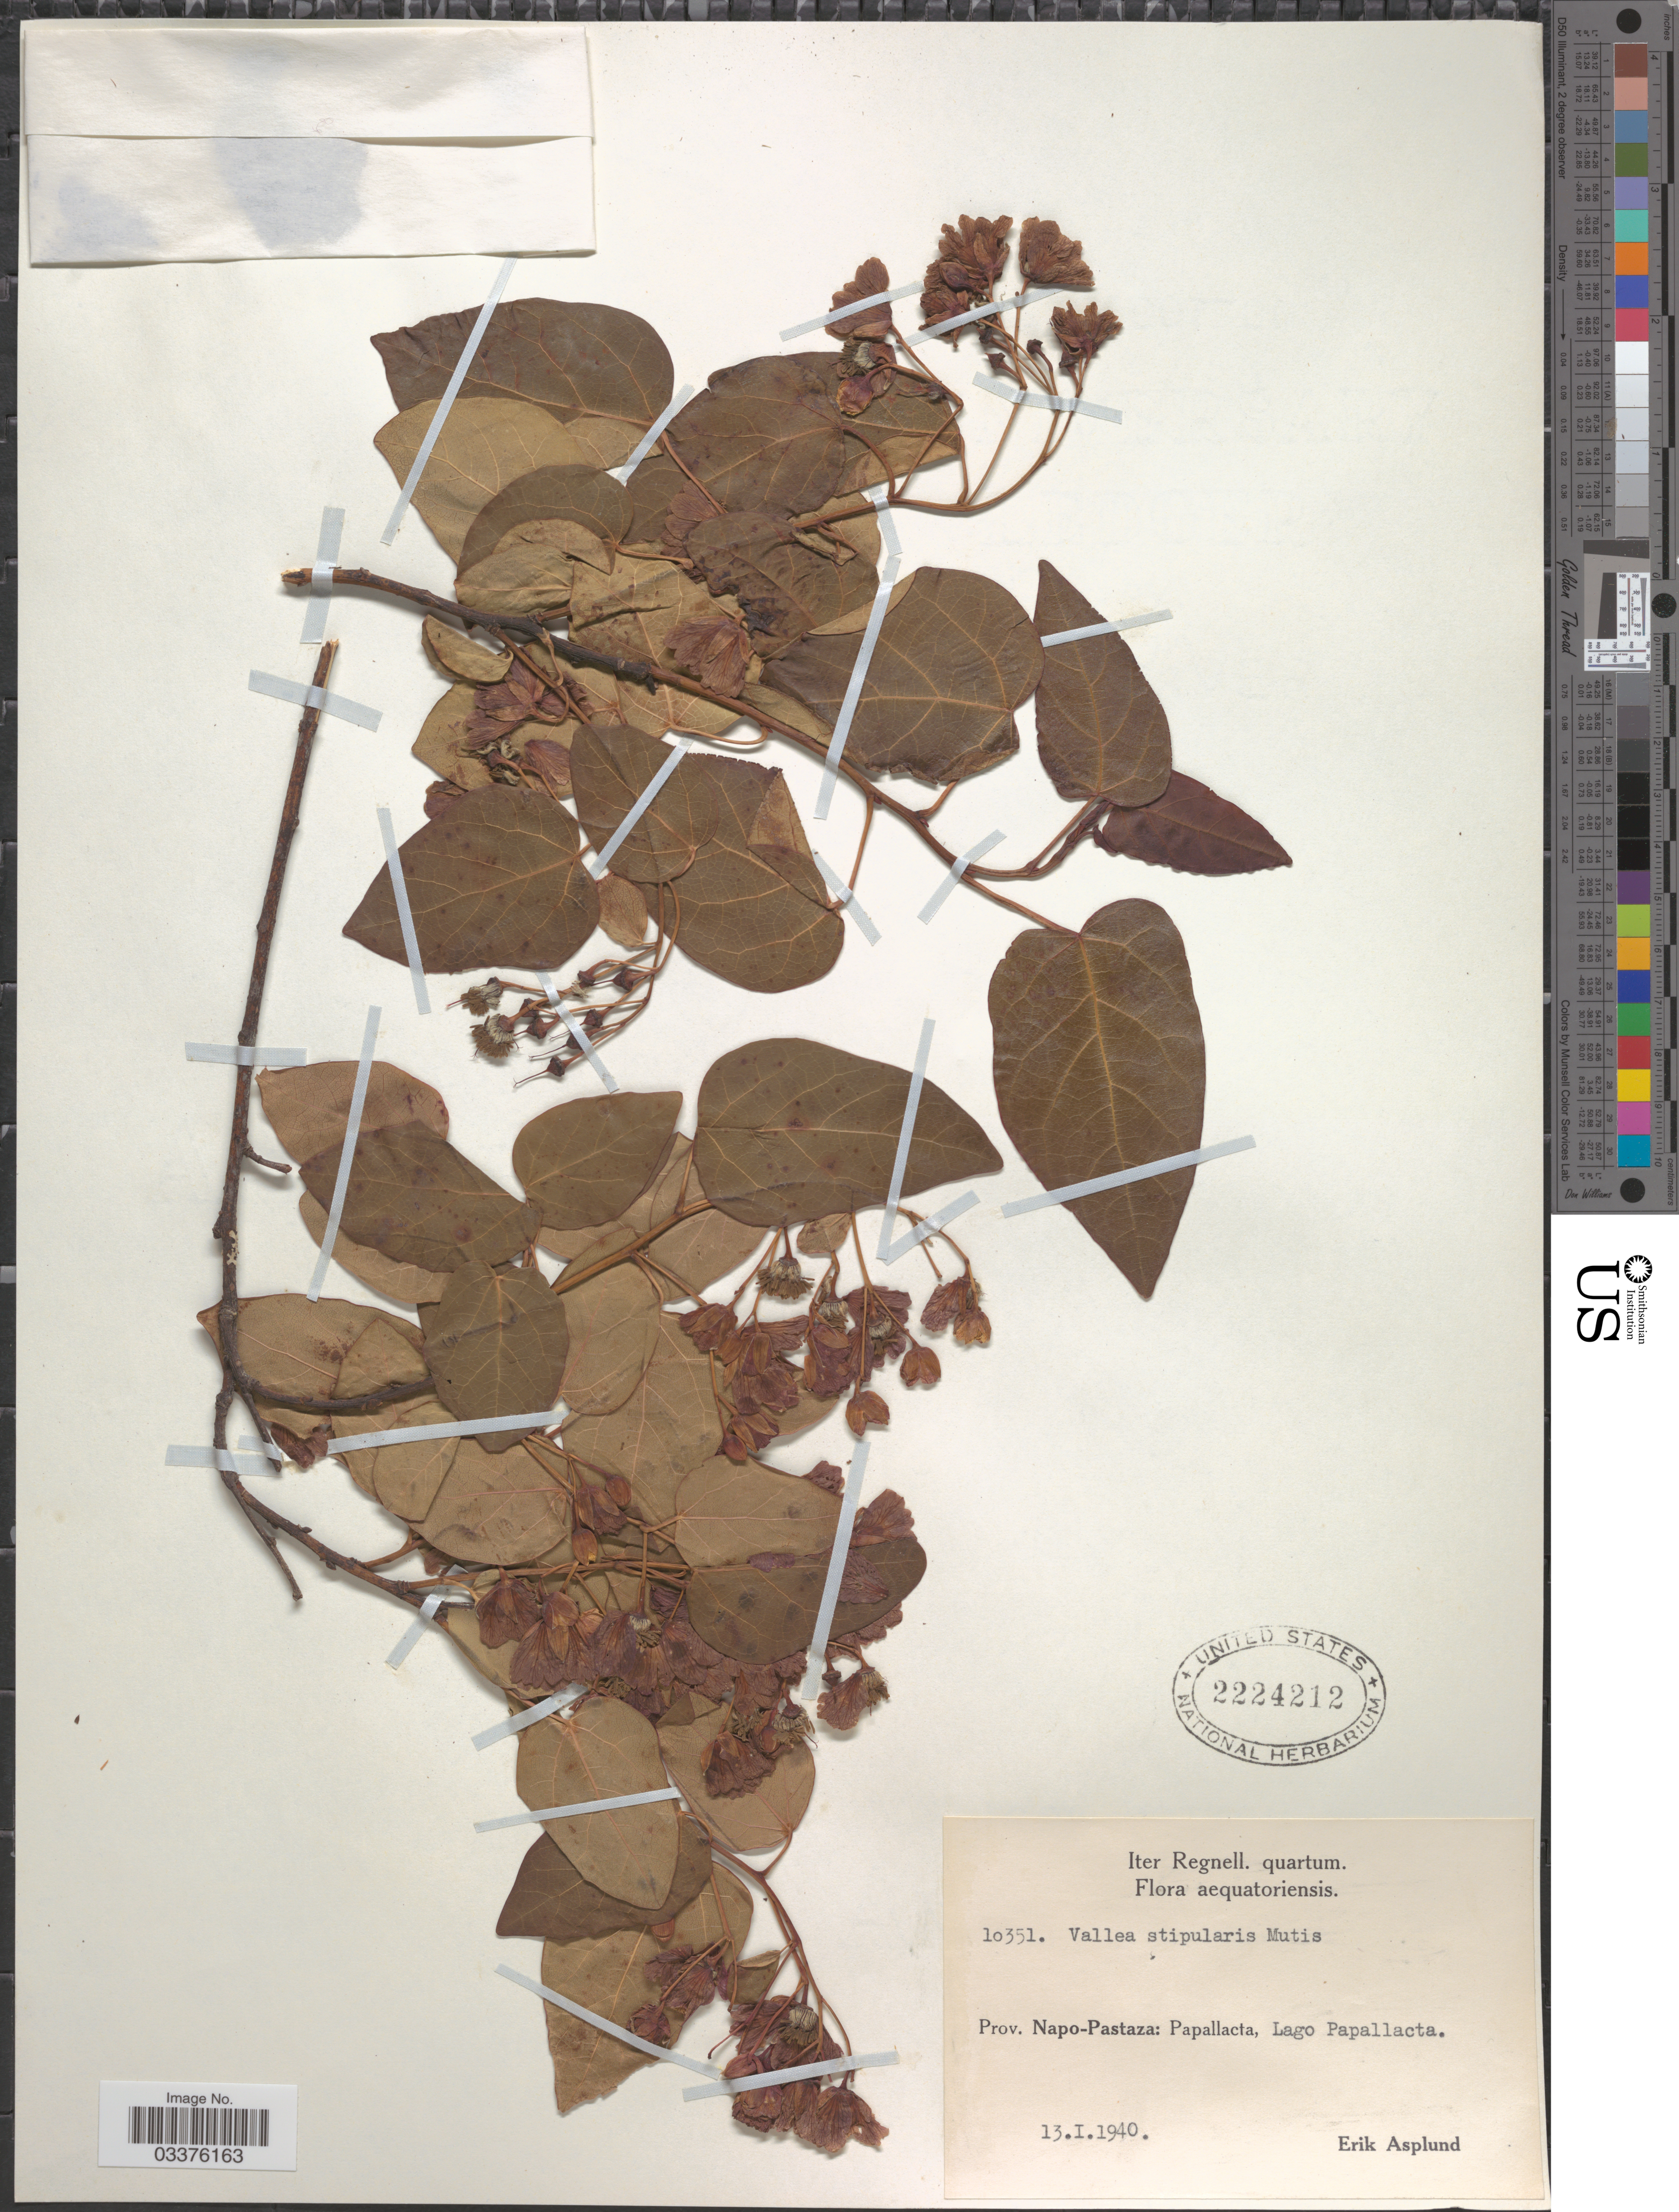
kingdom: Plantae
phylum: Tracheophyta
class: Magnoliopsida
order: Oxalidales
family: Elaeocarpaceae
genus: Vallea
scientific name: Vallea pubescens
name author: Kunth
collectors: E. Asplund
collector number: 10351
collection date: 1940-01-13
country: Ecuador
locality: Aequatoriensis, Prov. Napo-Pastaza: Papallacta, Lago Papallacta.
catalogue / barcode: US 2224212